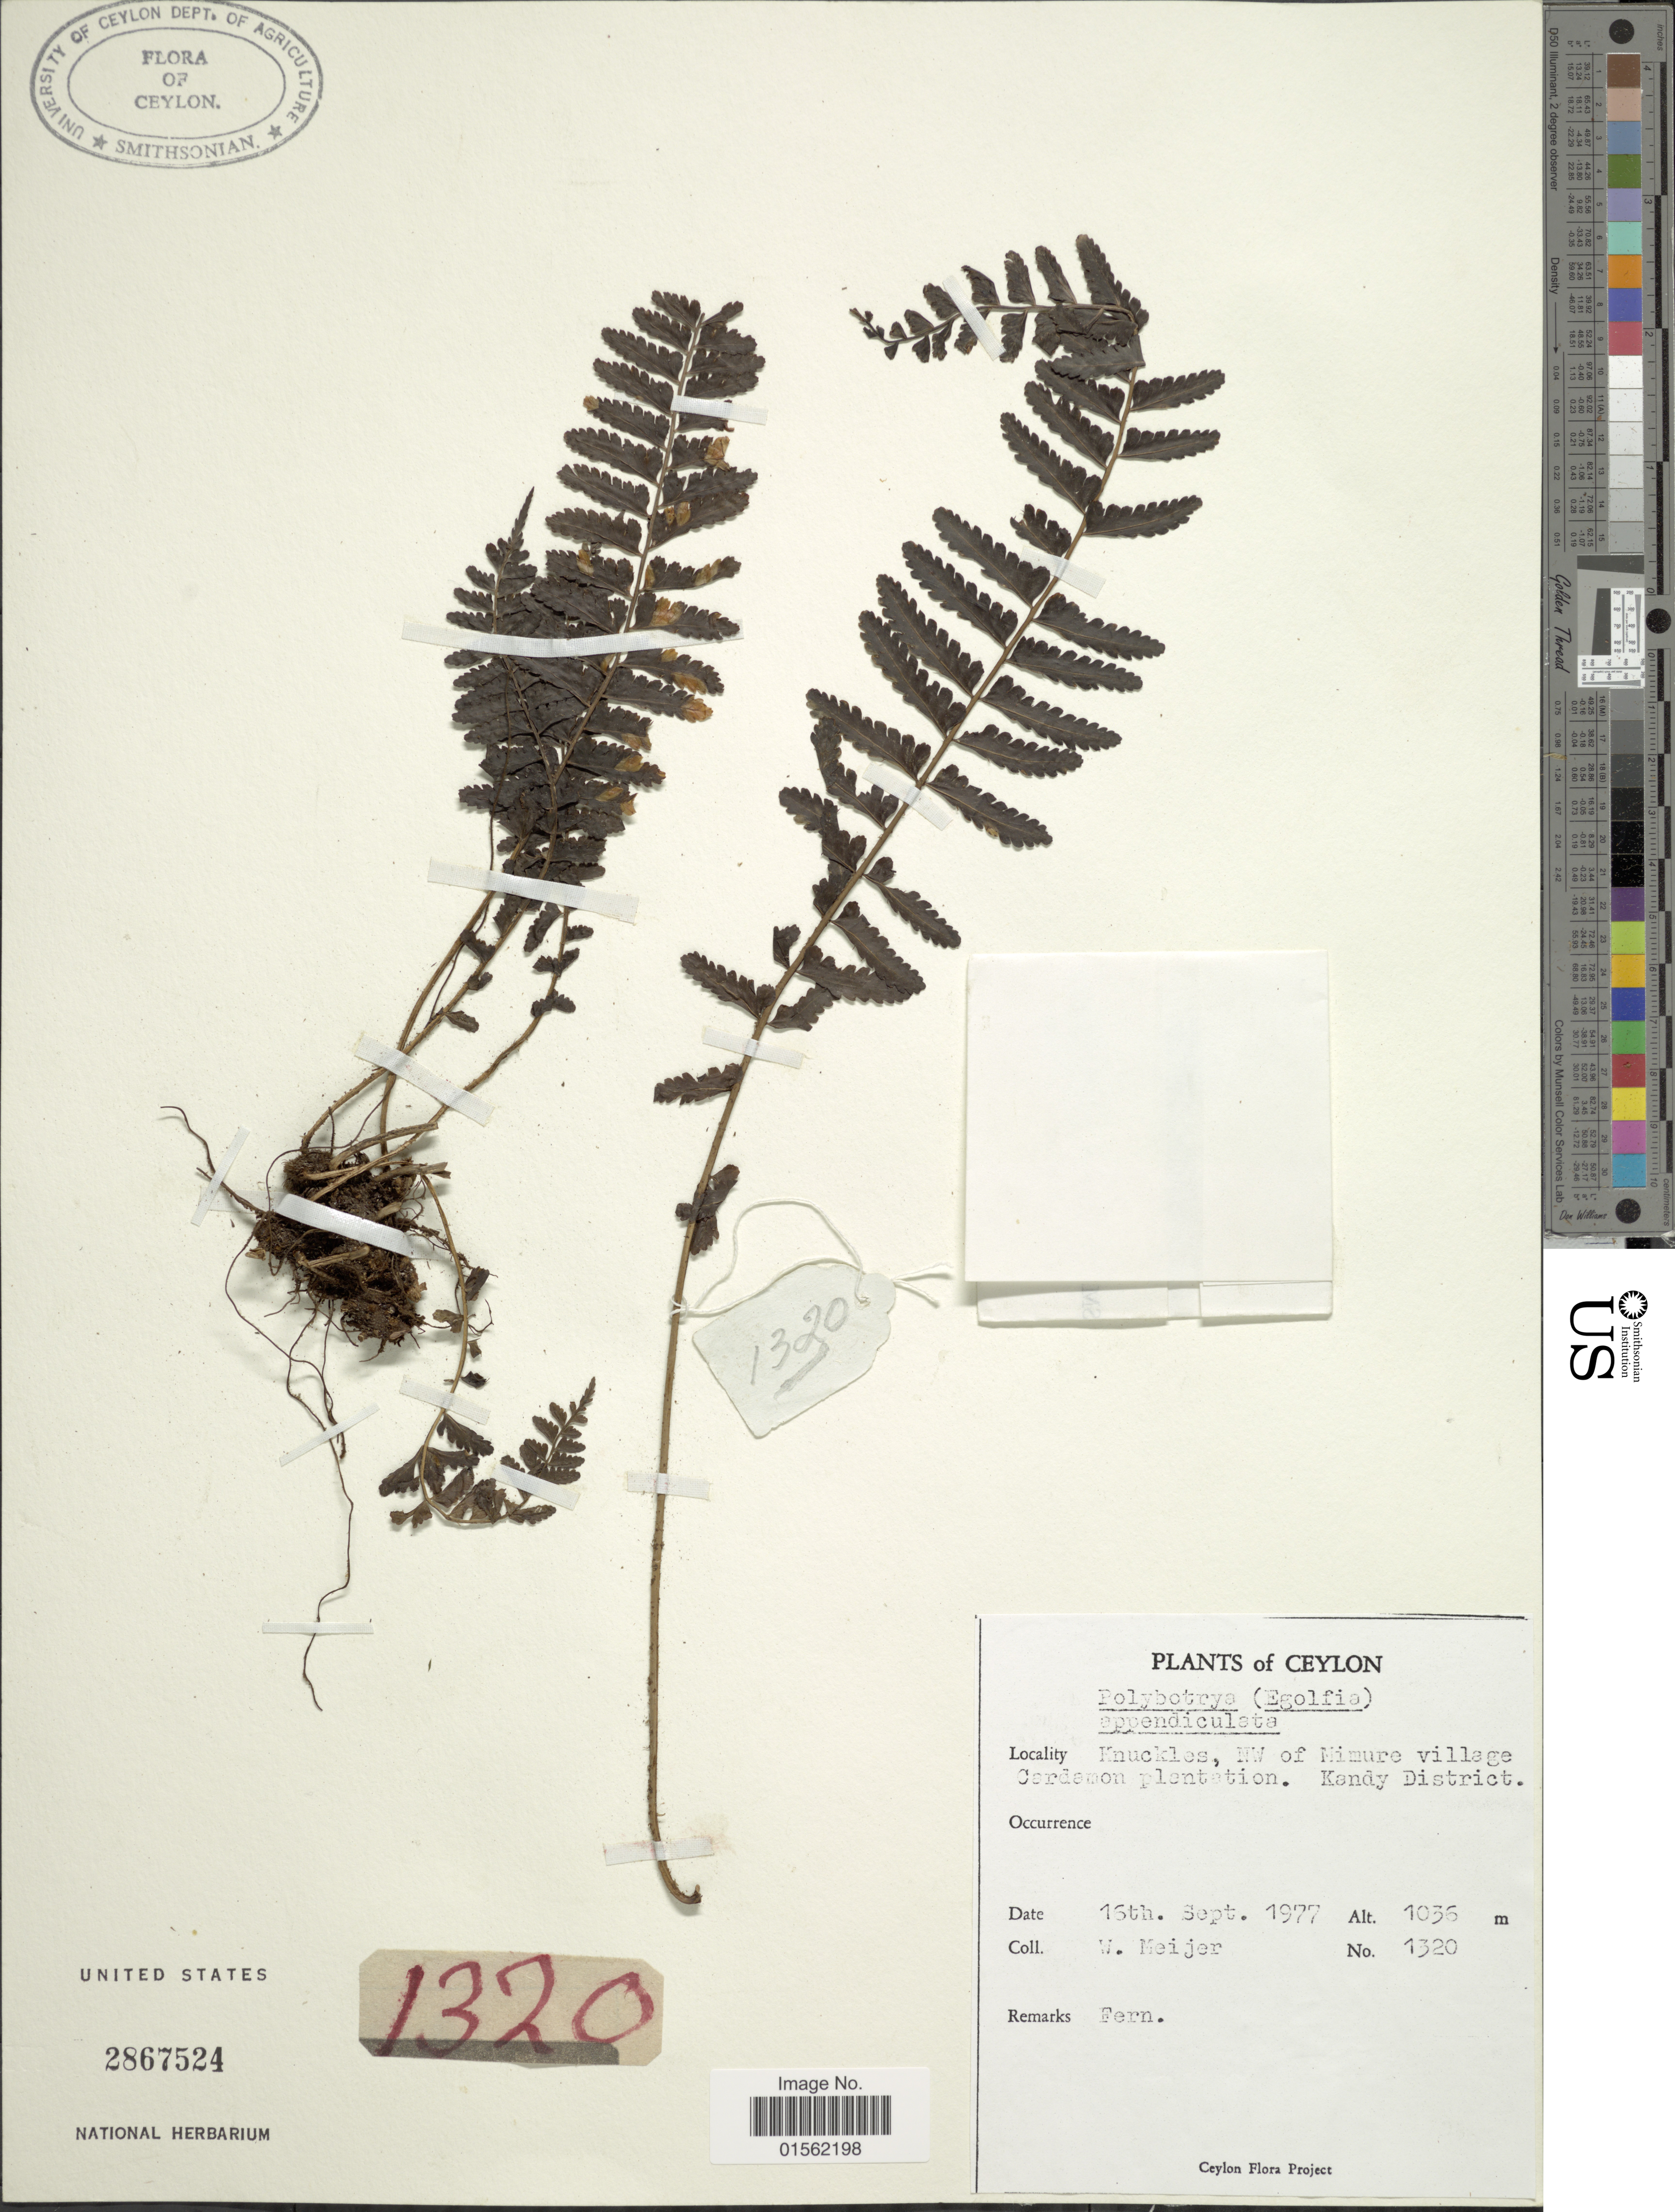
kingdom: Plantae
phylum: Tracheophyta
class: Polypodiopsida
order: Polypodiales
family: Dryopteridaceae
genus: Bolbitis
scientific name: Bolbitis appendiculata var. appendiculata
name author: (Willd.) K. Iwats.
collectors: W. Meijer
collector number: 1320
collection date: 1977-09-16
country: Sri Lanka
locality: Ceylon, Knuckles, NW of Mimure village Cardamon plantation, Kandy District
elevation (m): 1036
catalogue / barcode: US 2867524